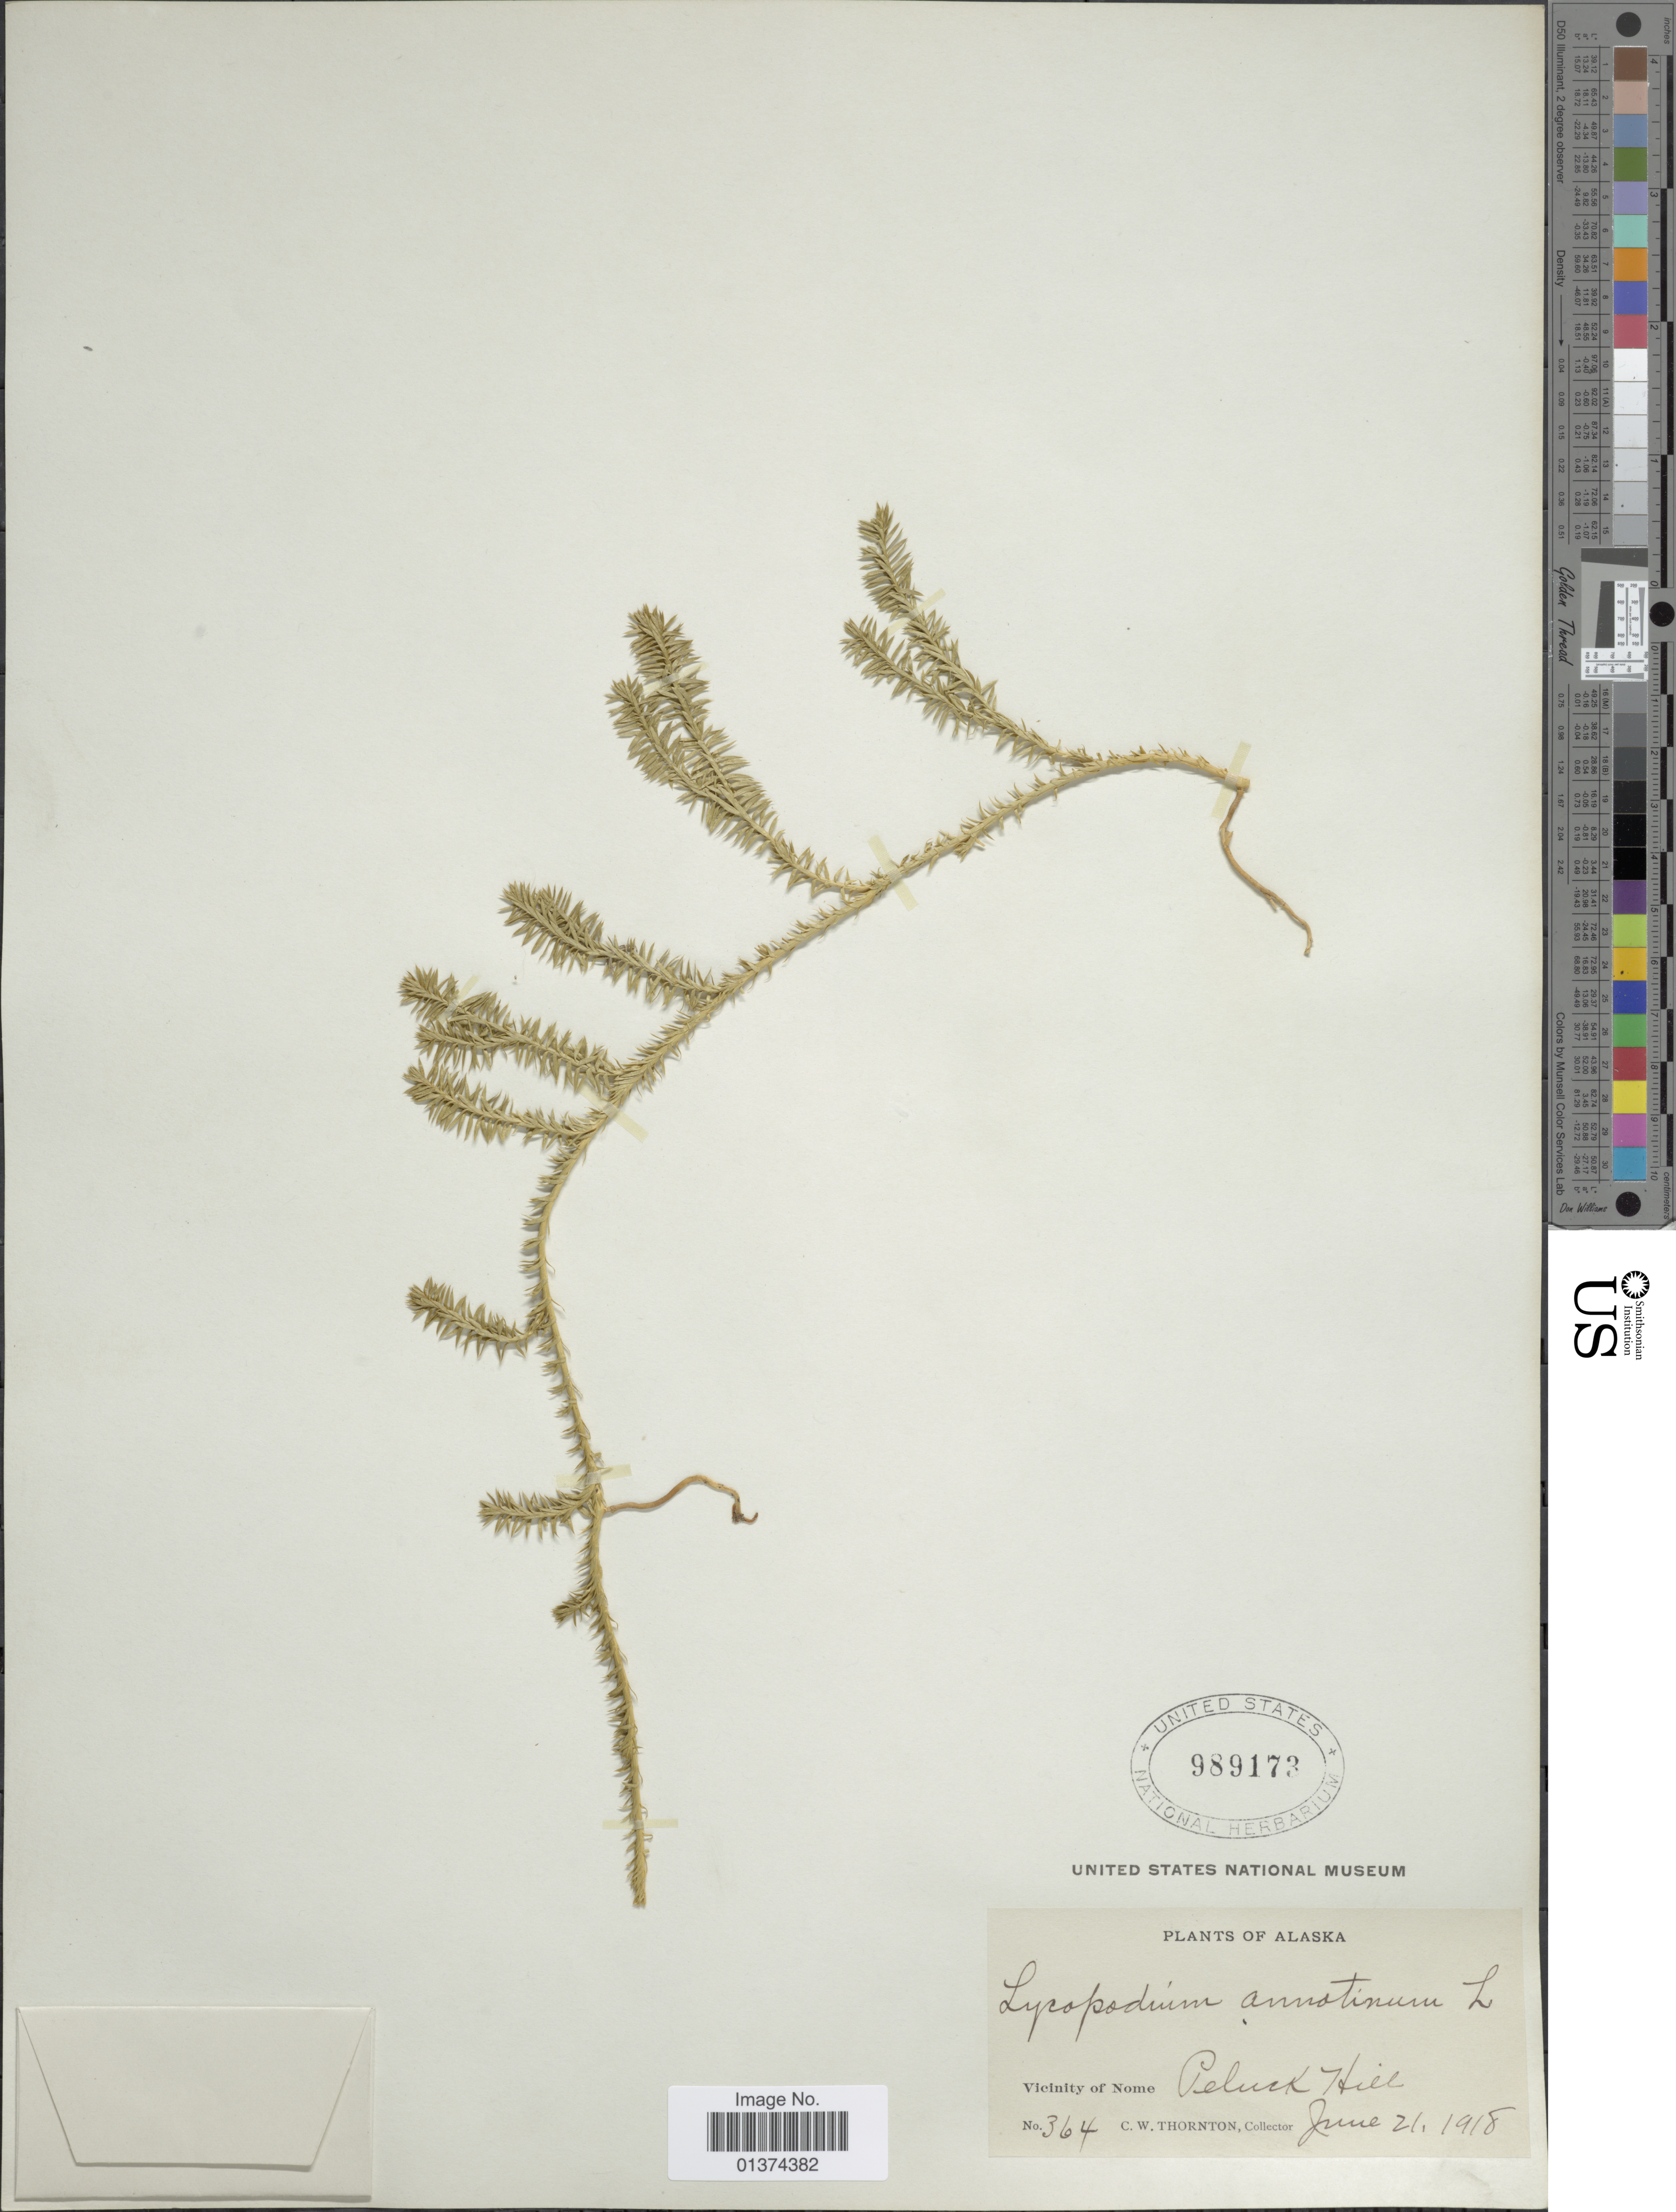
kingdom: Plantae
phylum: Tracheophyta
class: Lycopodiopsida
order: Lycopodiales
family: Lycopodiaceae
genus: Spinulum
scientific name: Spinulum annotinum subsp. annotinum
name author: (L.) A. Haines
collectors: C. Thornton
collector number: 364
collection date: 1918-06-21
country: United States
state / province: Alaska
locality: Vicinity of Nome Peluck Hill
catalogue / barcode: US 989173